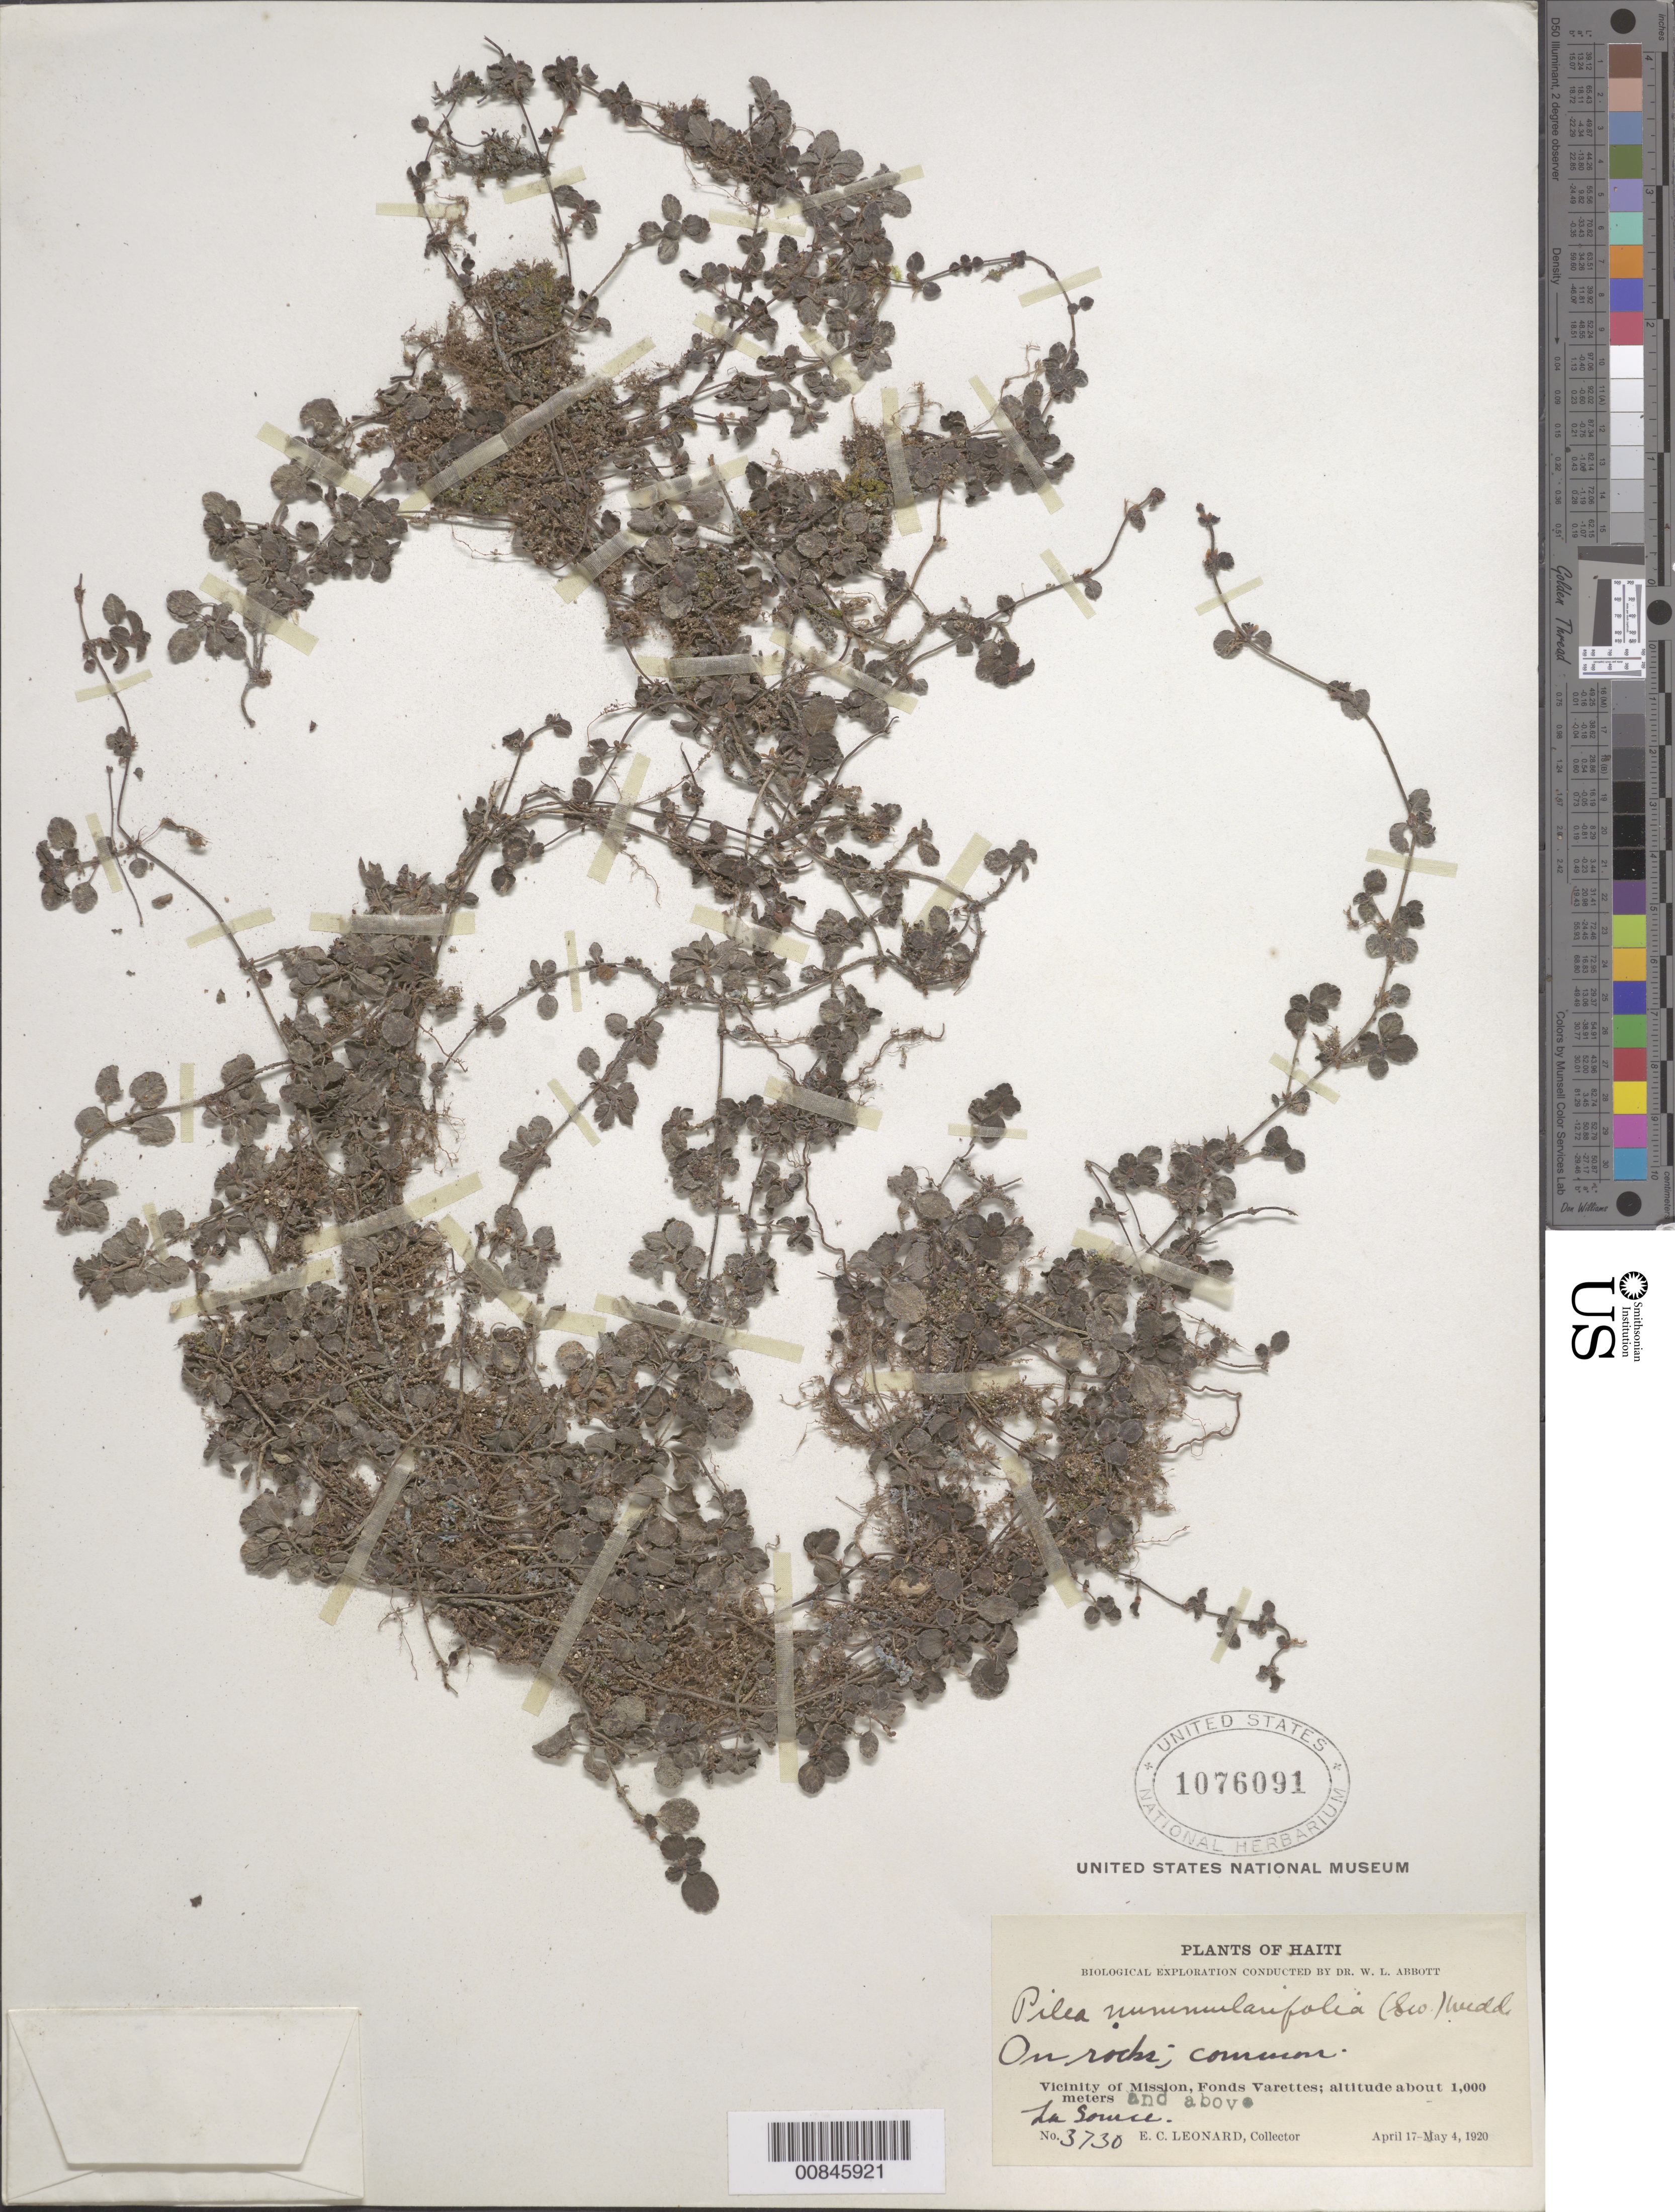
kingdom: Plantae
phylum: Tracheophyta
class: Magnoliopsida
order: Rosales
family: Urticaceae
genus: Pilea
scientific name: Pilea nummularifolia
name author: (Sw.) Wedd.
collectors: E. C. Leonard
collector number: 3730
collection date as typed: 17 Apr 1920 to 04 May 1920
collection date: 1920-04-17/1920-05-04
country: Haiti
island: Hispaniola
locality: La Source. Vicinity of Mission, Fonds Varettes.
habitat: On rocks.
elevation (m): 1000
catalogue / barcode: US 1076091